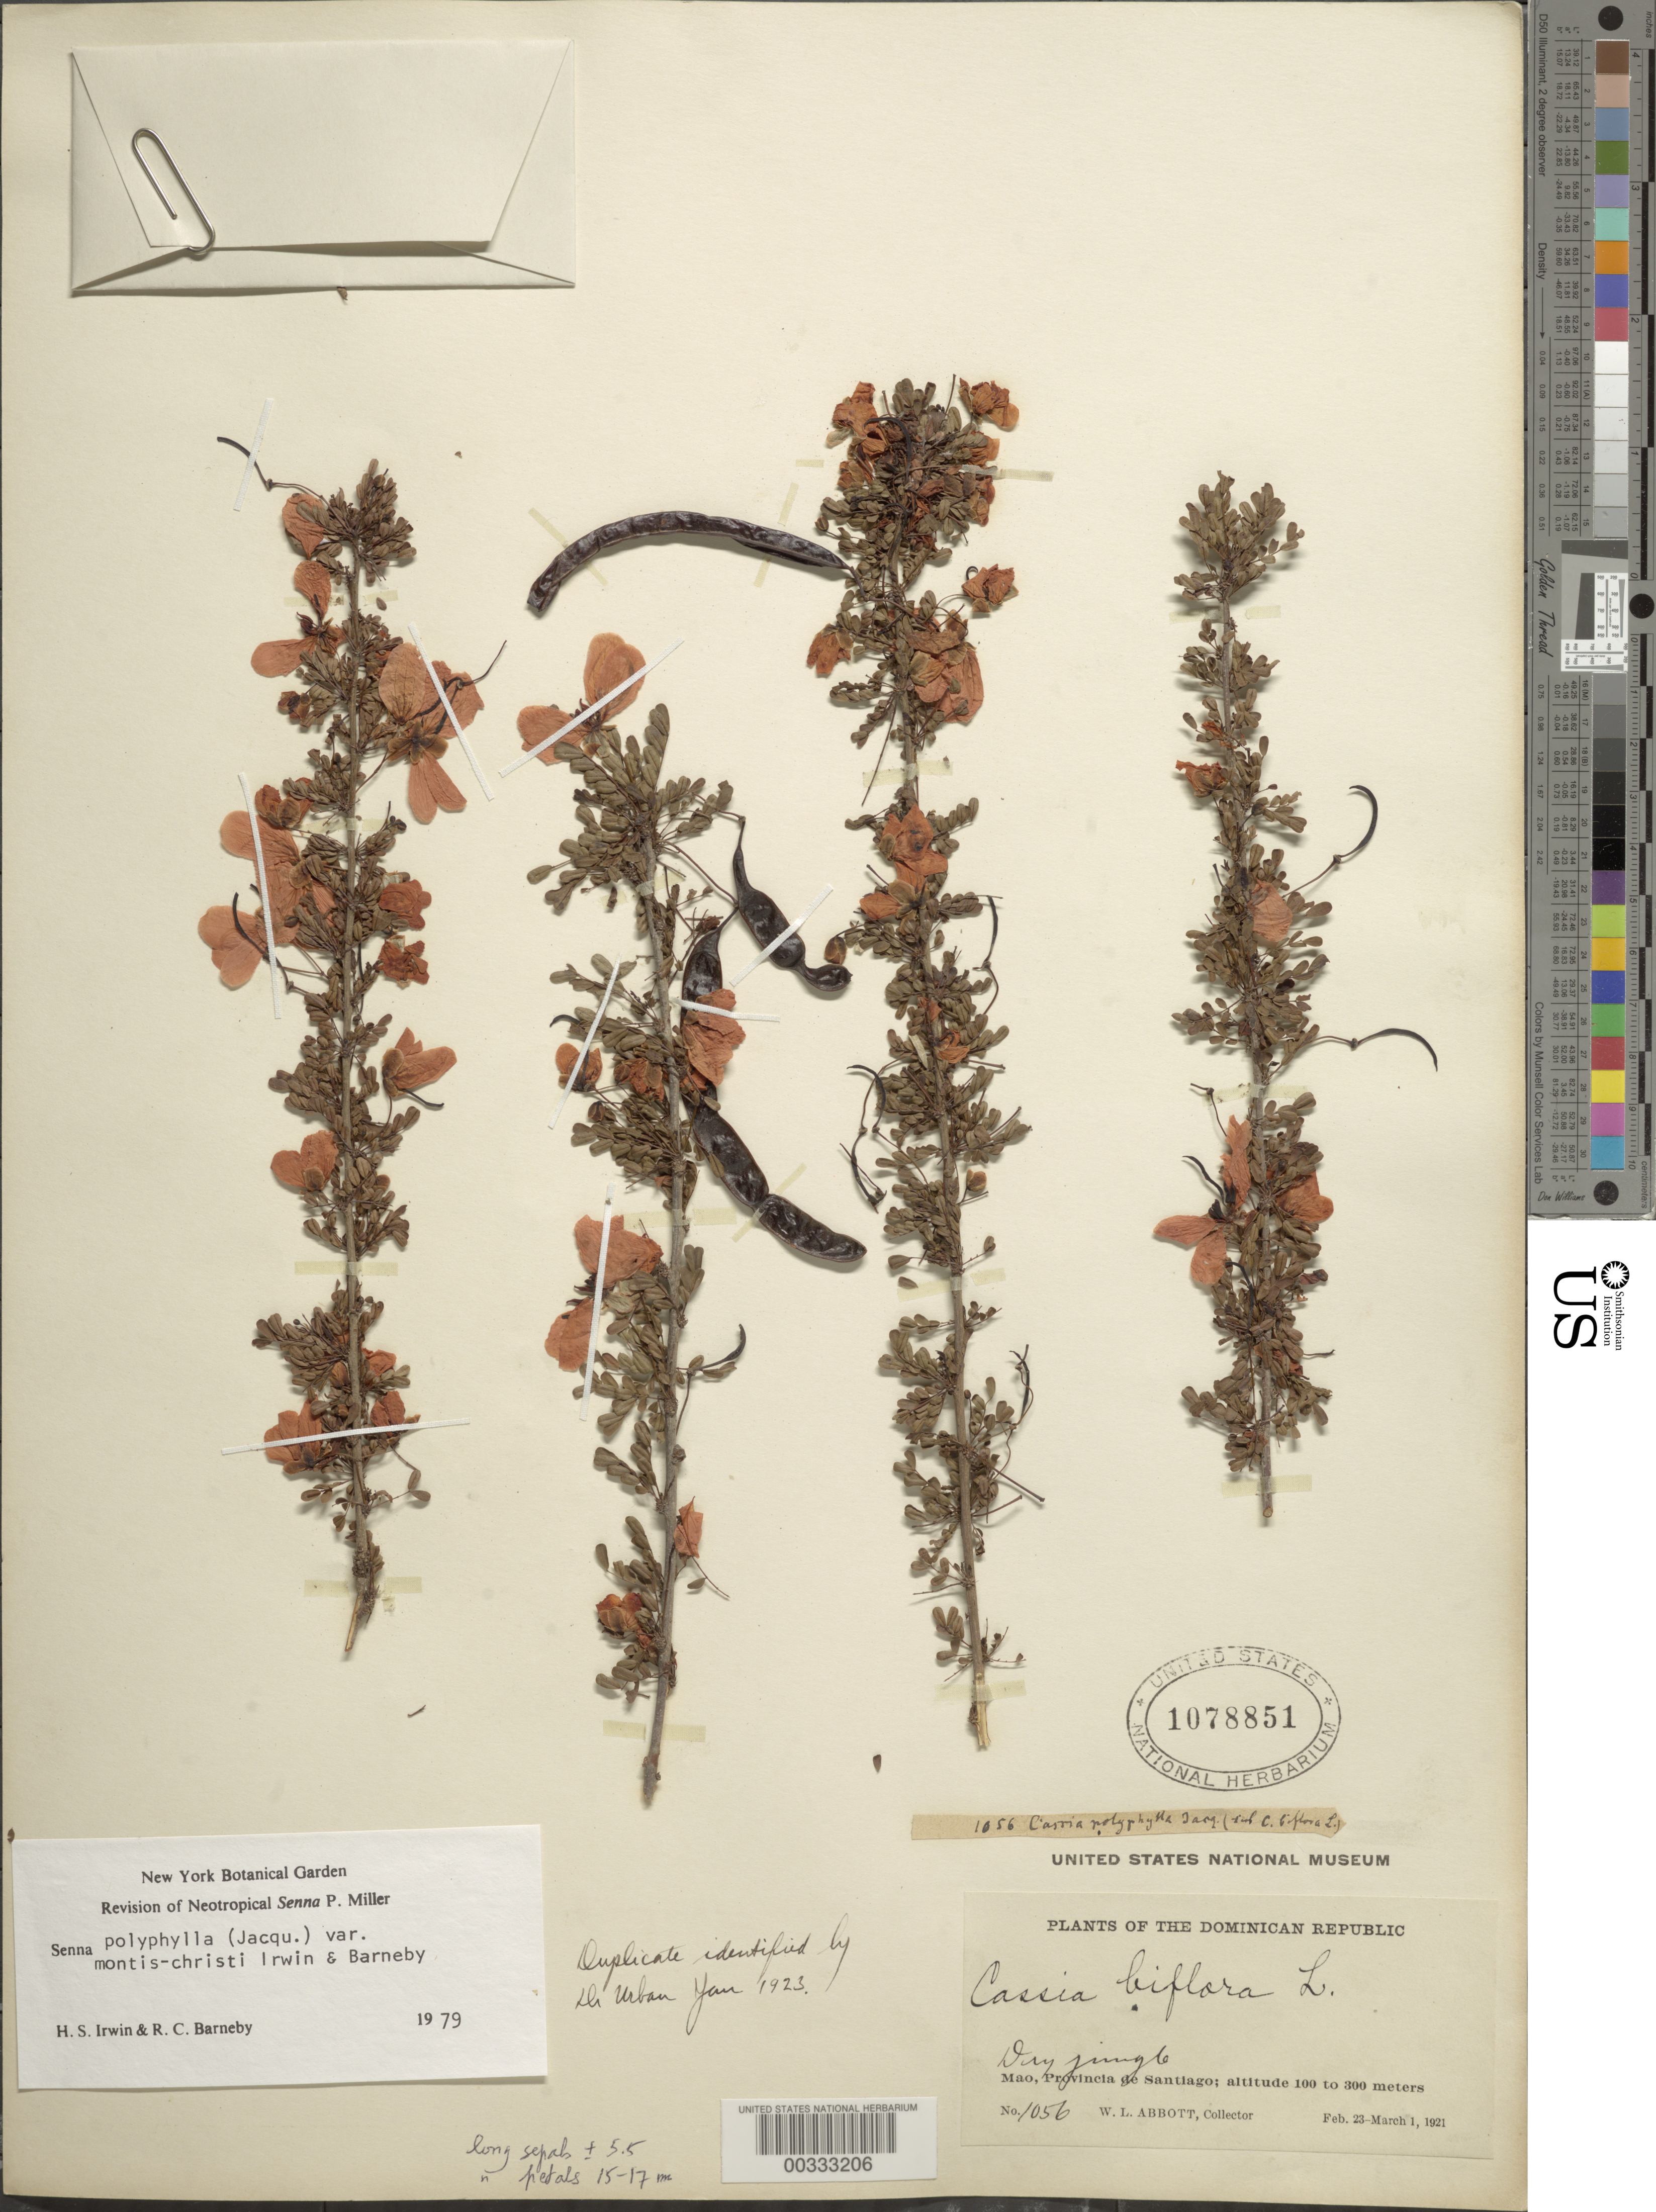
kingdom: Plantae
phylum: Tracheophyta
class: Magnoliopsida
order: Fabales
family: Fabaceae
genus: Senna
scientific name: Senna polyphylla var. montis-christi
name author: H.S. Irwin & Barneby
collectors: W. L. Abbott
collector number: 1056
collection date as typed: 23 Feb 1921 to 01 Mar 1921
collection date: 1921-02-23/1921-03-01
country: Dominican Republic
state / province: Valverde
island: Hispaniola Island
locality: Mao. [province recorded as santiago (santiago rodríguez?)]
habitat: Dry jungle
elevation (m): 100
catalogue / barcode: US 1078851